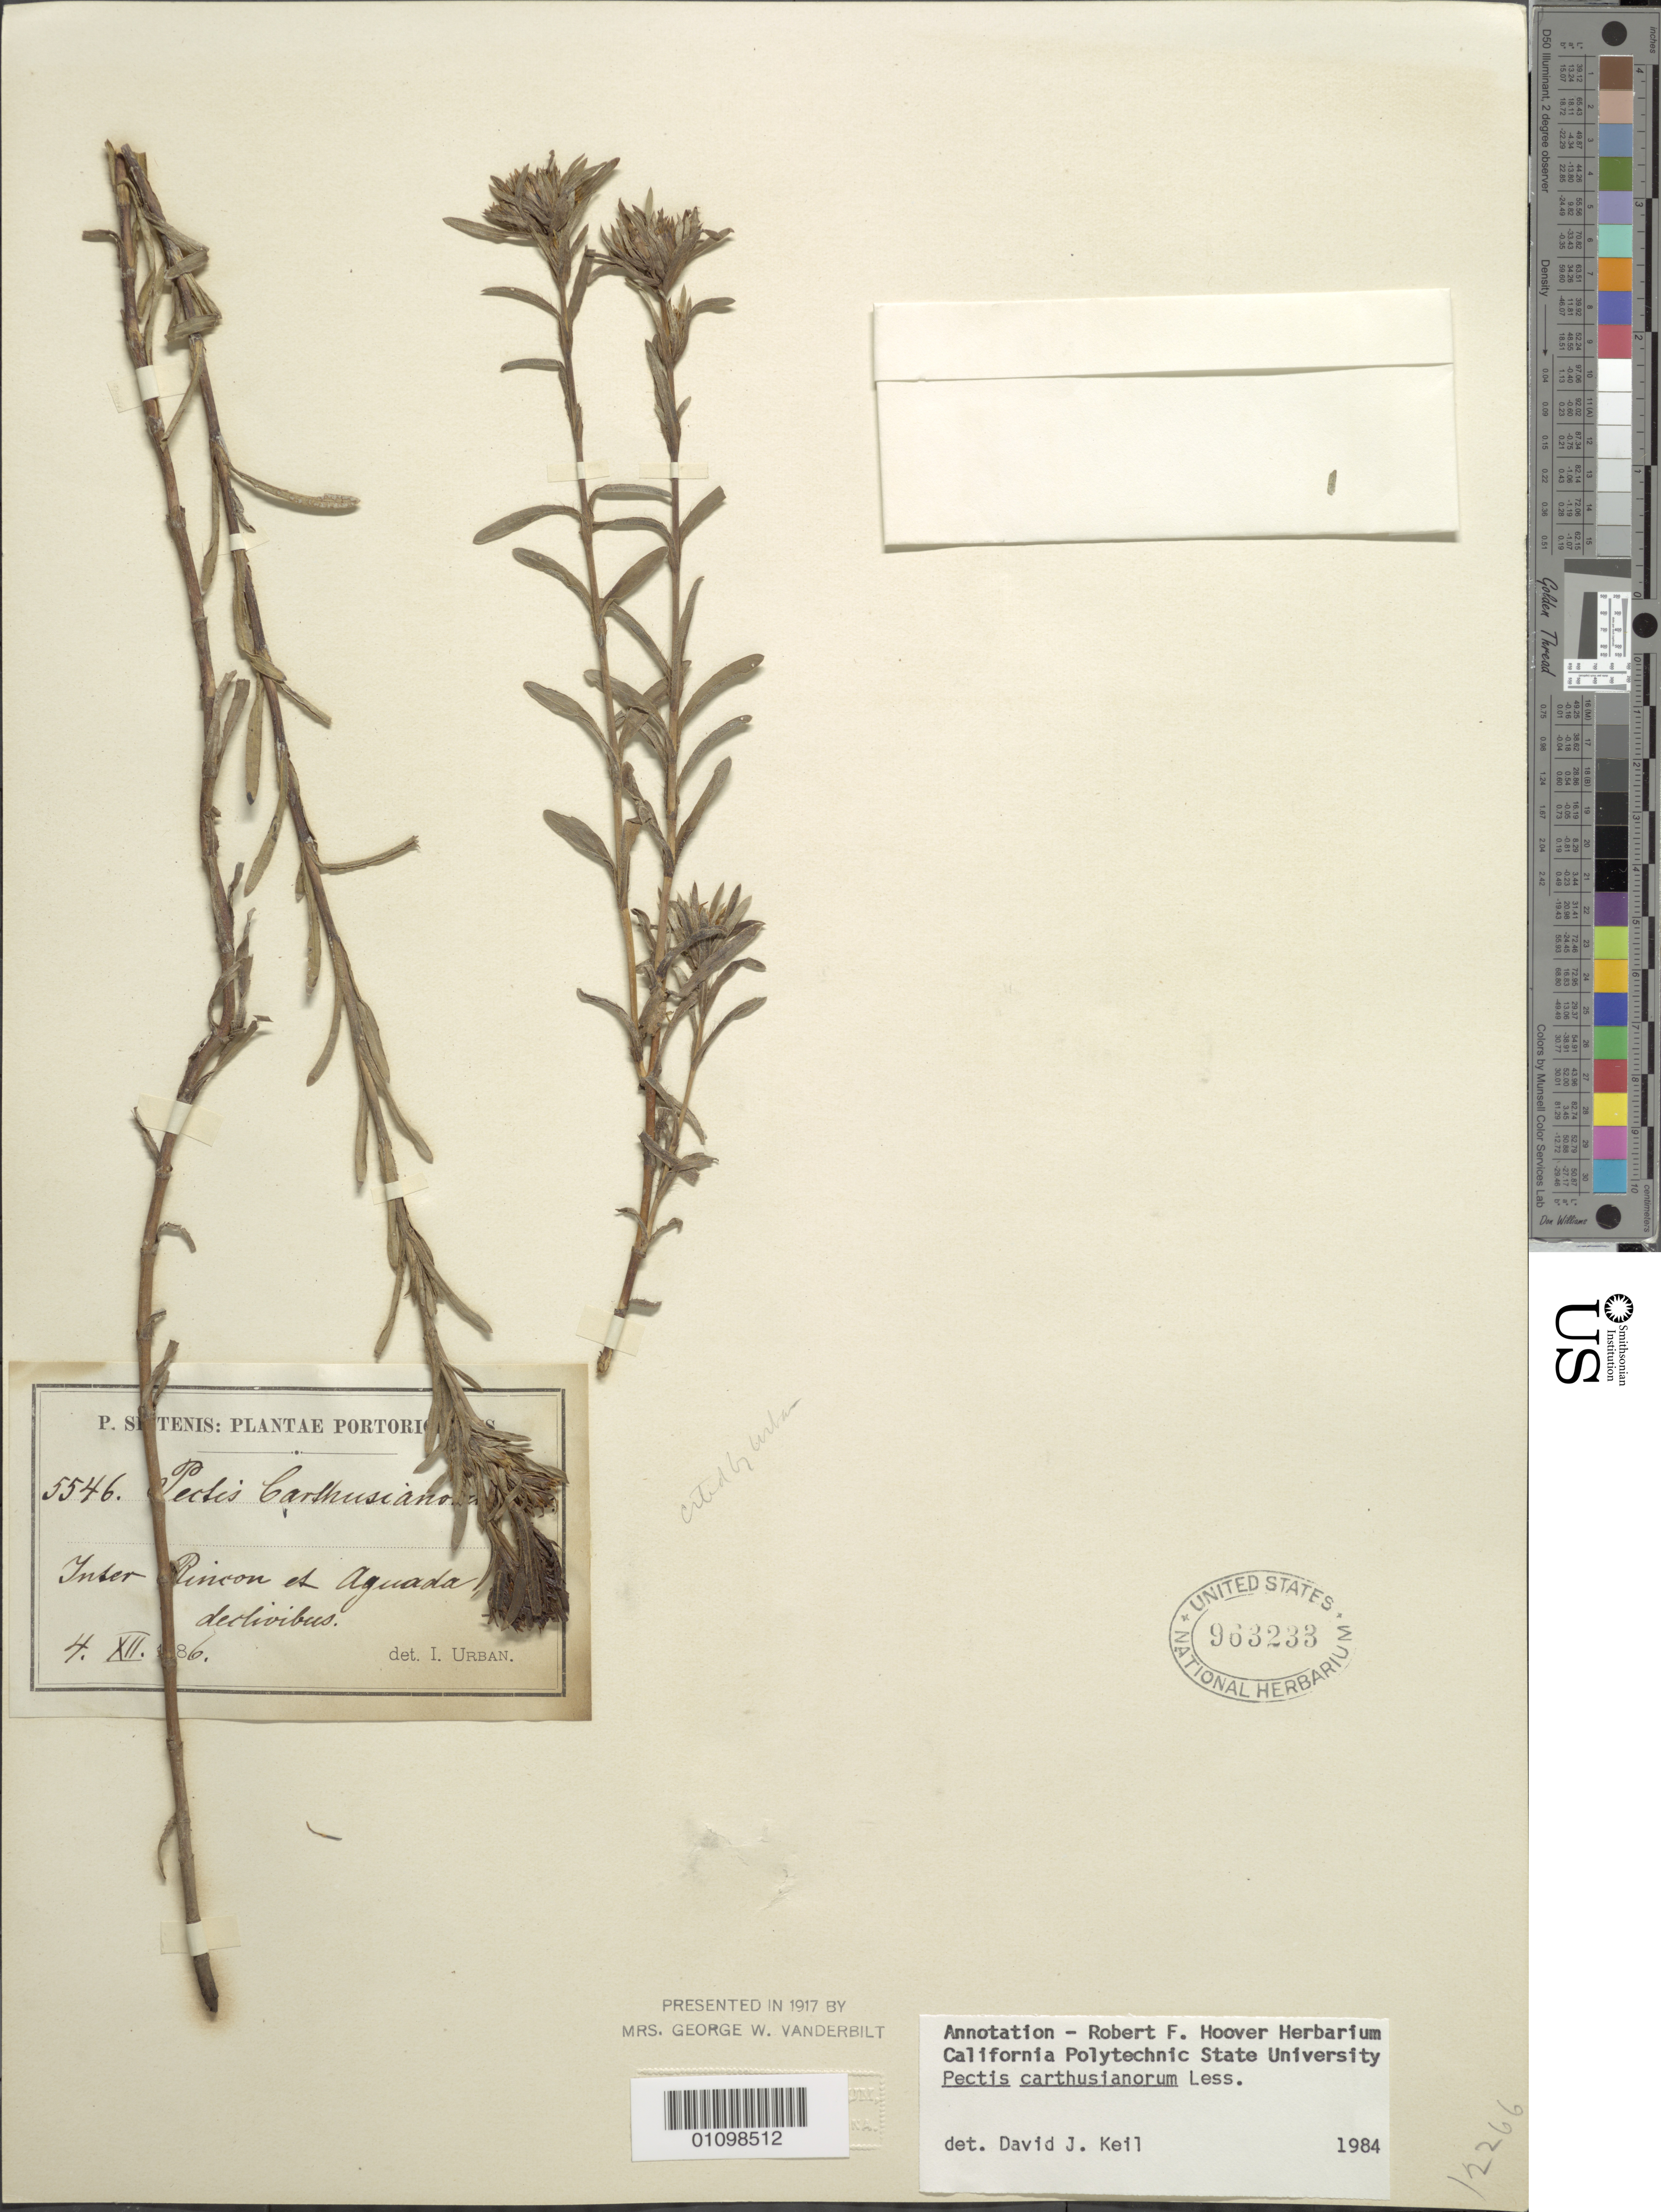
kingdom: Plantae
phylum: Tracheophyta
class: Magnoliopsida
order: Asterales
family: Asteraceae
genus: Pectis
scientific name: Pectis carthusianorum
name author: Less.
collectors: P. Sintenis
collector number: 5546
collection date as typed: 04 Dec 1886 or 12 Apr 1886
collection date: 1886-04-12 or 1886-12-04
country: Puerto Rico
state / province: Rincón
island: Puerto Rico I.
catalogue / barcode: US 963233